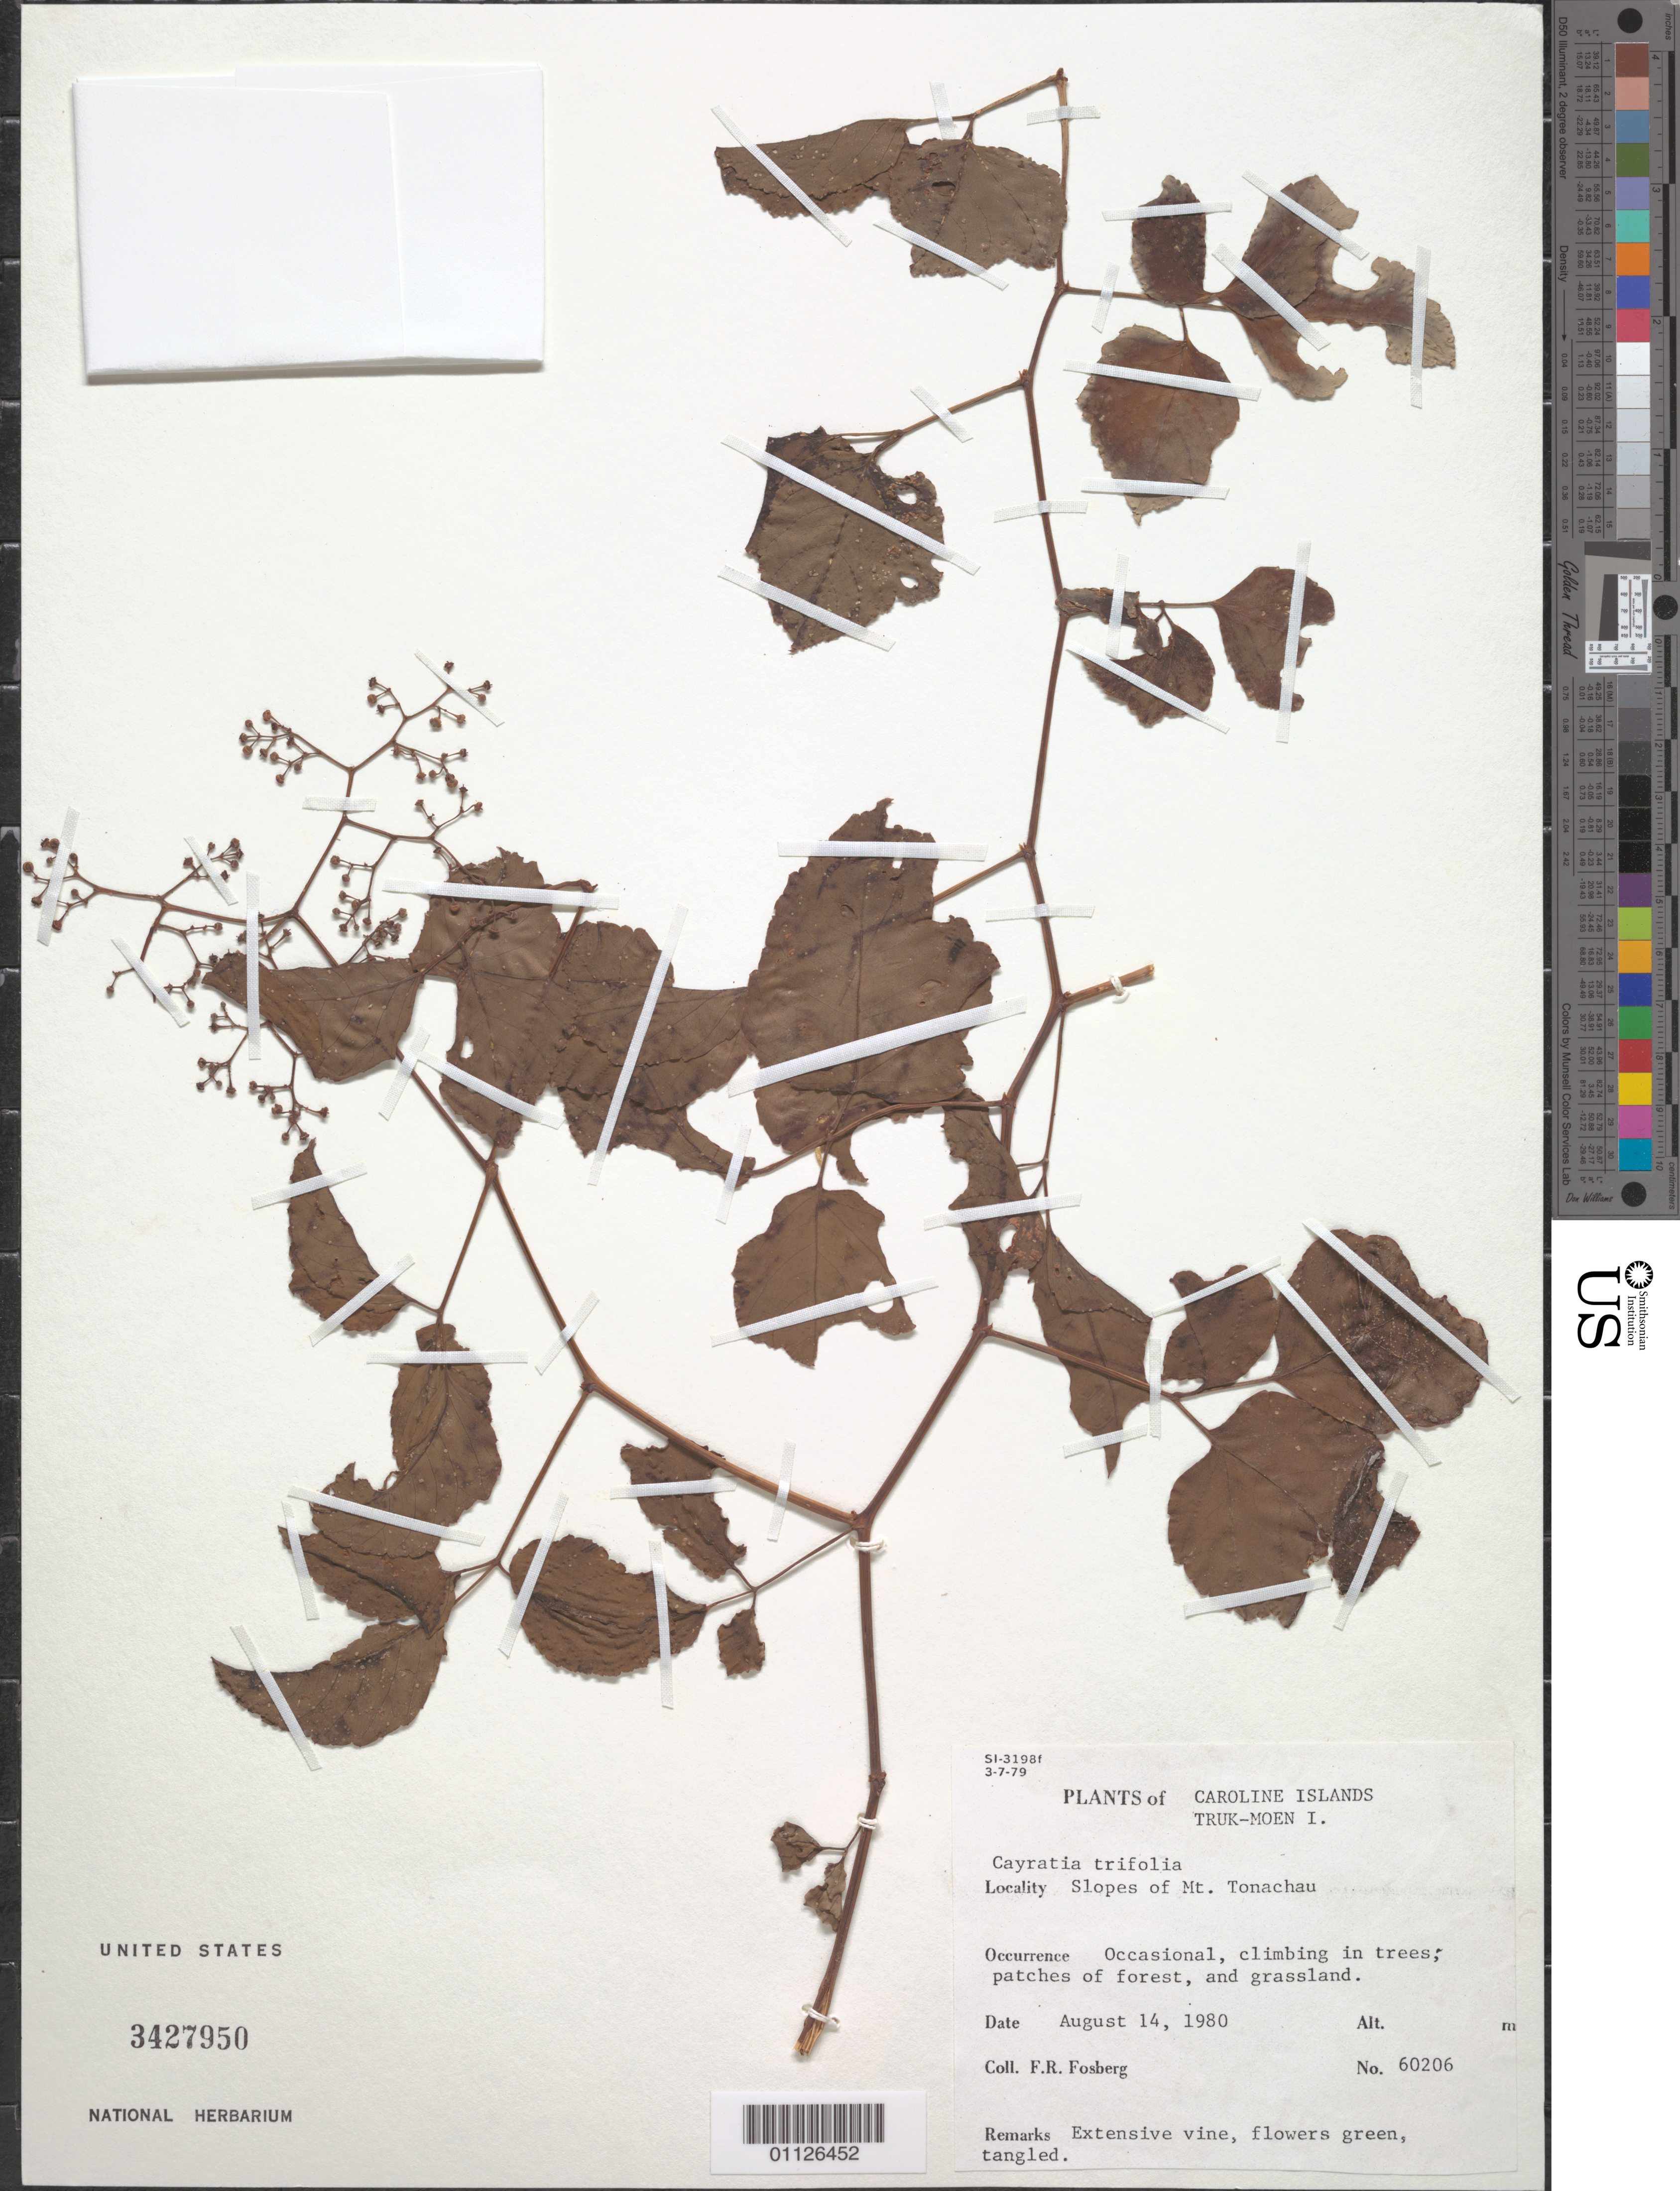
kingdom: Plantae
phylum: Tracheophyta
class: Magnoliopsida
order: Vitales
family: Vitaceae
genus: Causonis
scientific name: Causonis trifolia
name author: (L.) Mabb. & J. Wen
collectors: F. R. Fosberg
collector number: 60206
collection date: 1980-08-14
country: Micronesia, Federated States of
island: Moen [Wono]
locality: Caroline Islands. Truk-Moen I. Slopes of Mt Tonachau.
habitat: Occasional, climbing in trees; patches of forest, and grassland.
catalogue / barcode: US 3427950